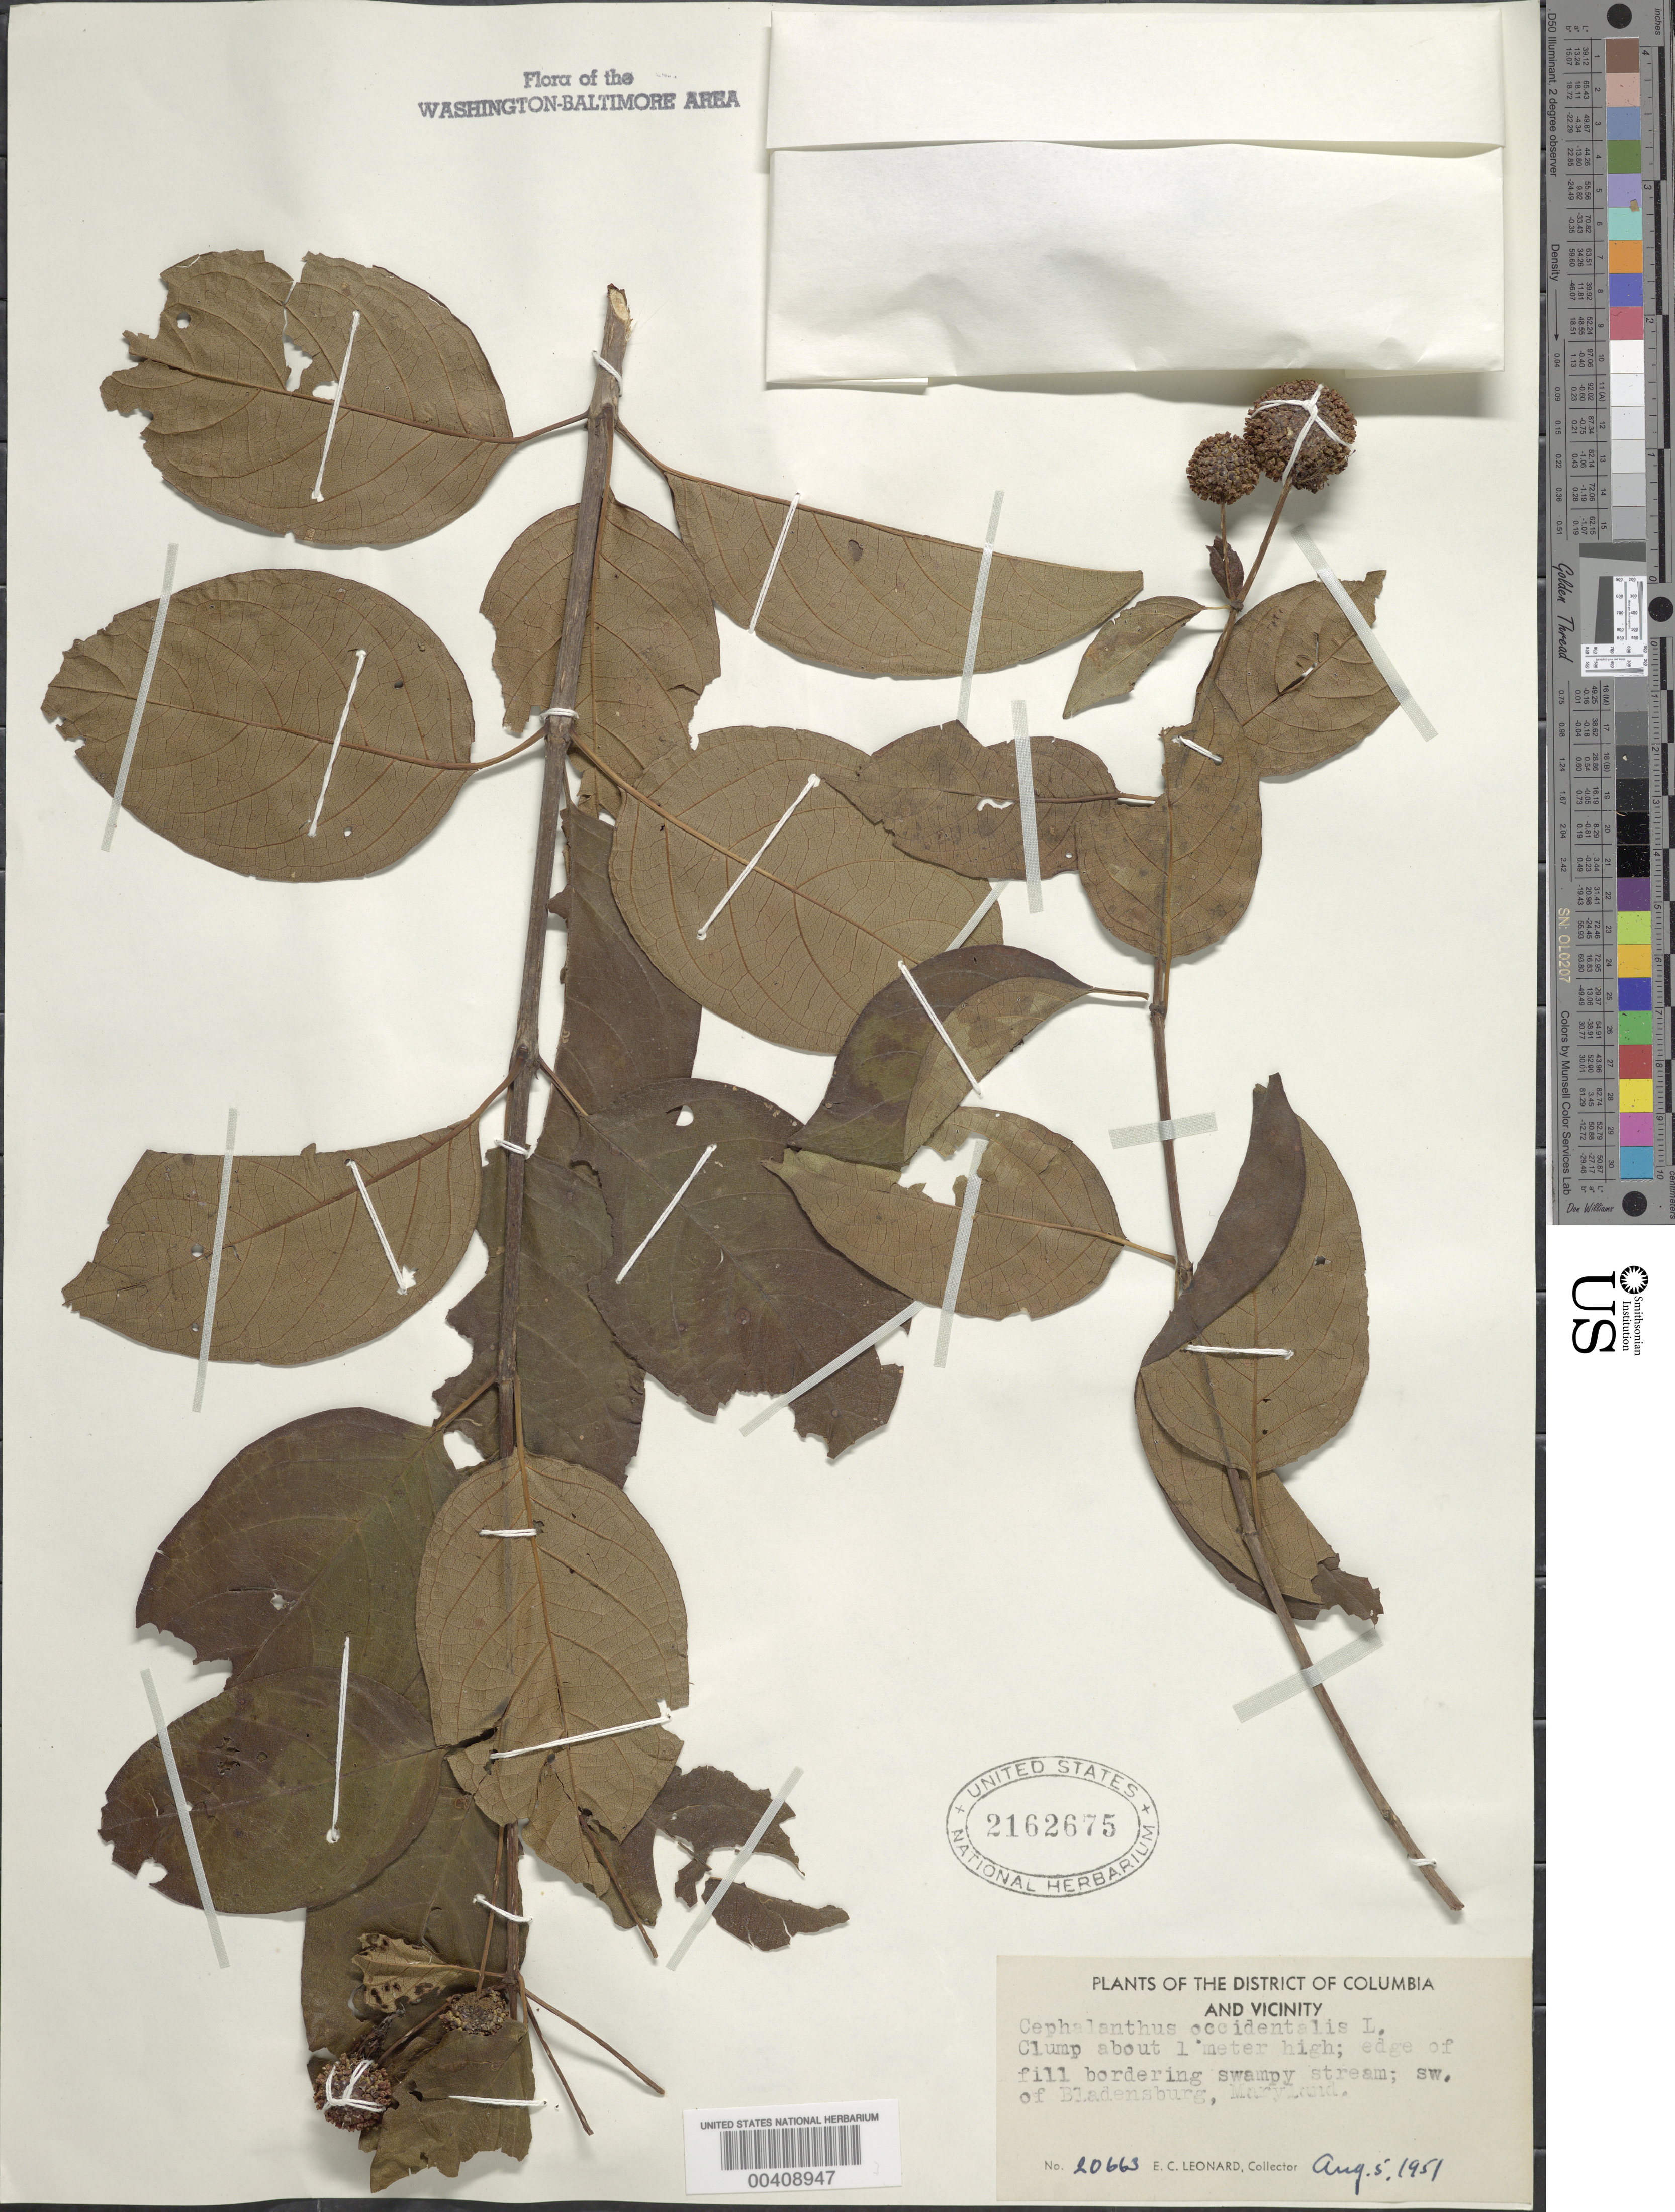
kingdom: Plantae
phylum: Tracheophyta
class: Magnoliopsida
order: Gentianales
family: Rubiaceae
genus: Cephalanthus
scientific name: Cephalanthus occidentalis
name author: L.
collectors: E. C. Leonard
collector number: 20663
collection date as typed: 05 Aug 1951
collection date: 1951-08-05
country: United States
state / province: Maryland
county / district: Prince George's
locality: Bladensburg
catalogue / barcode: US 2162675